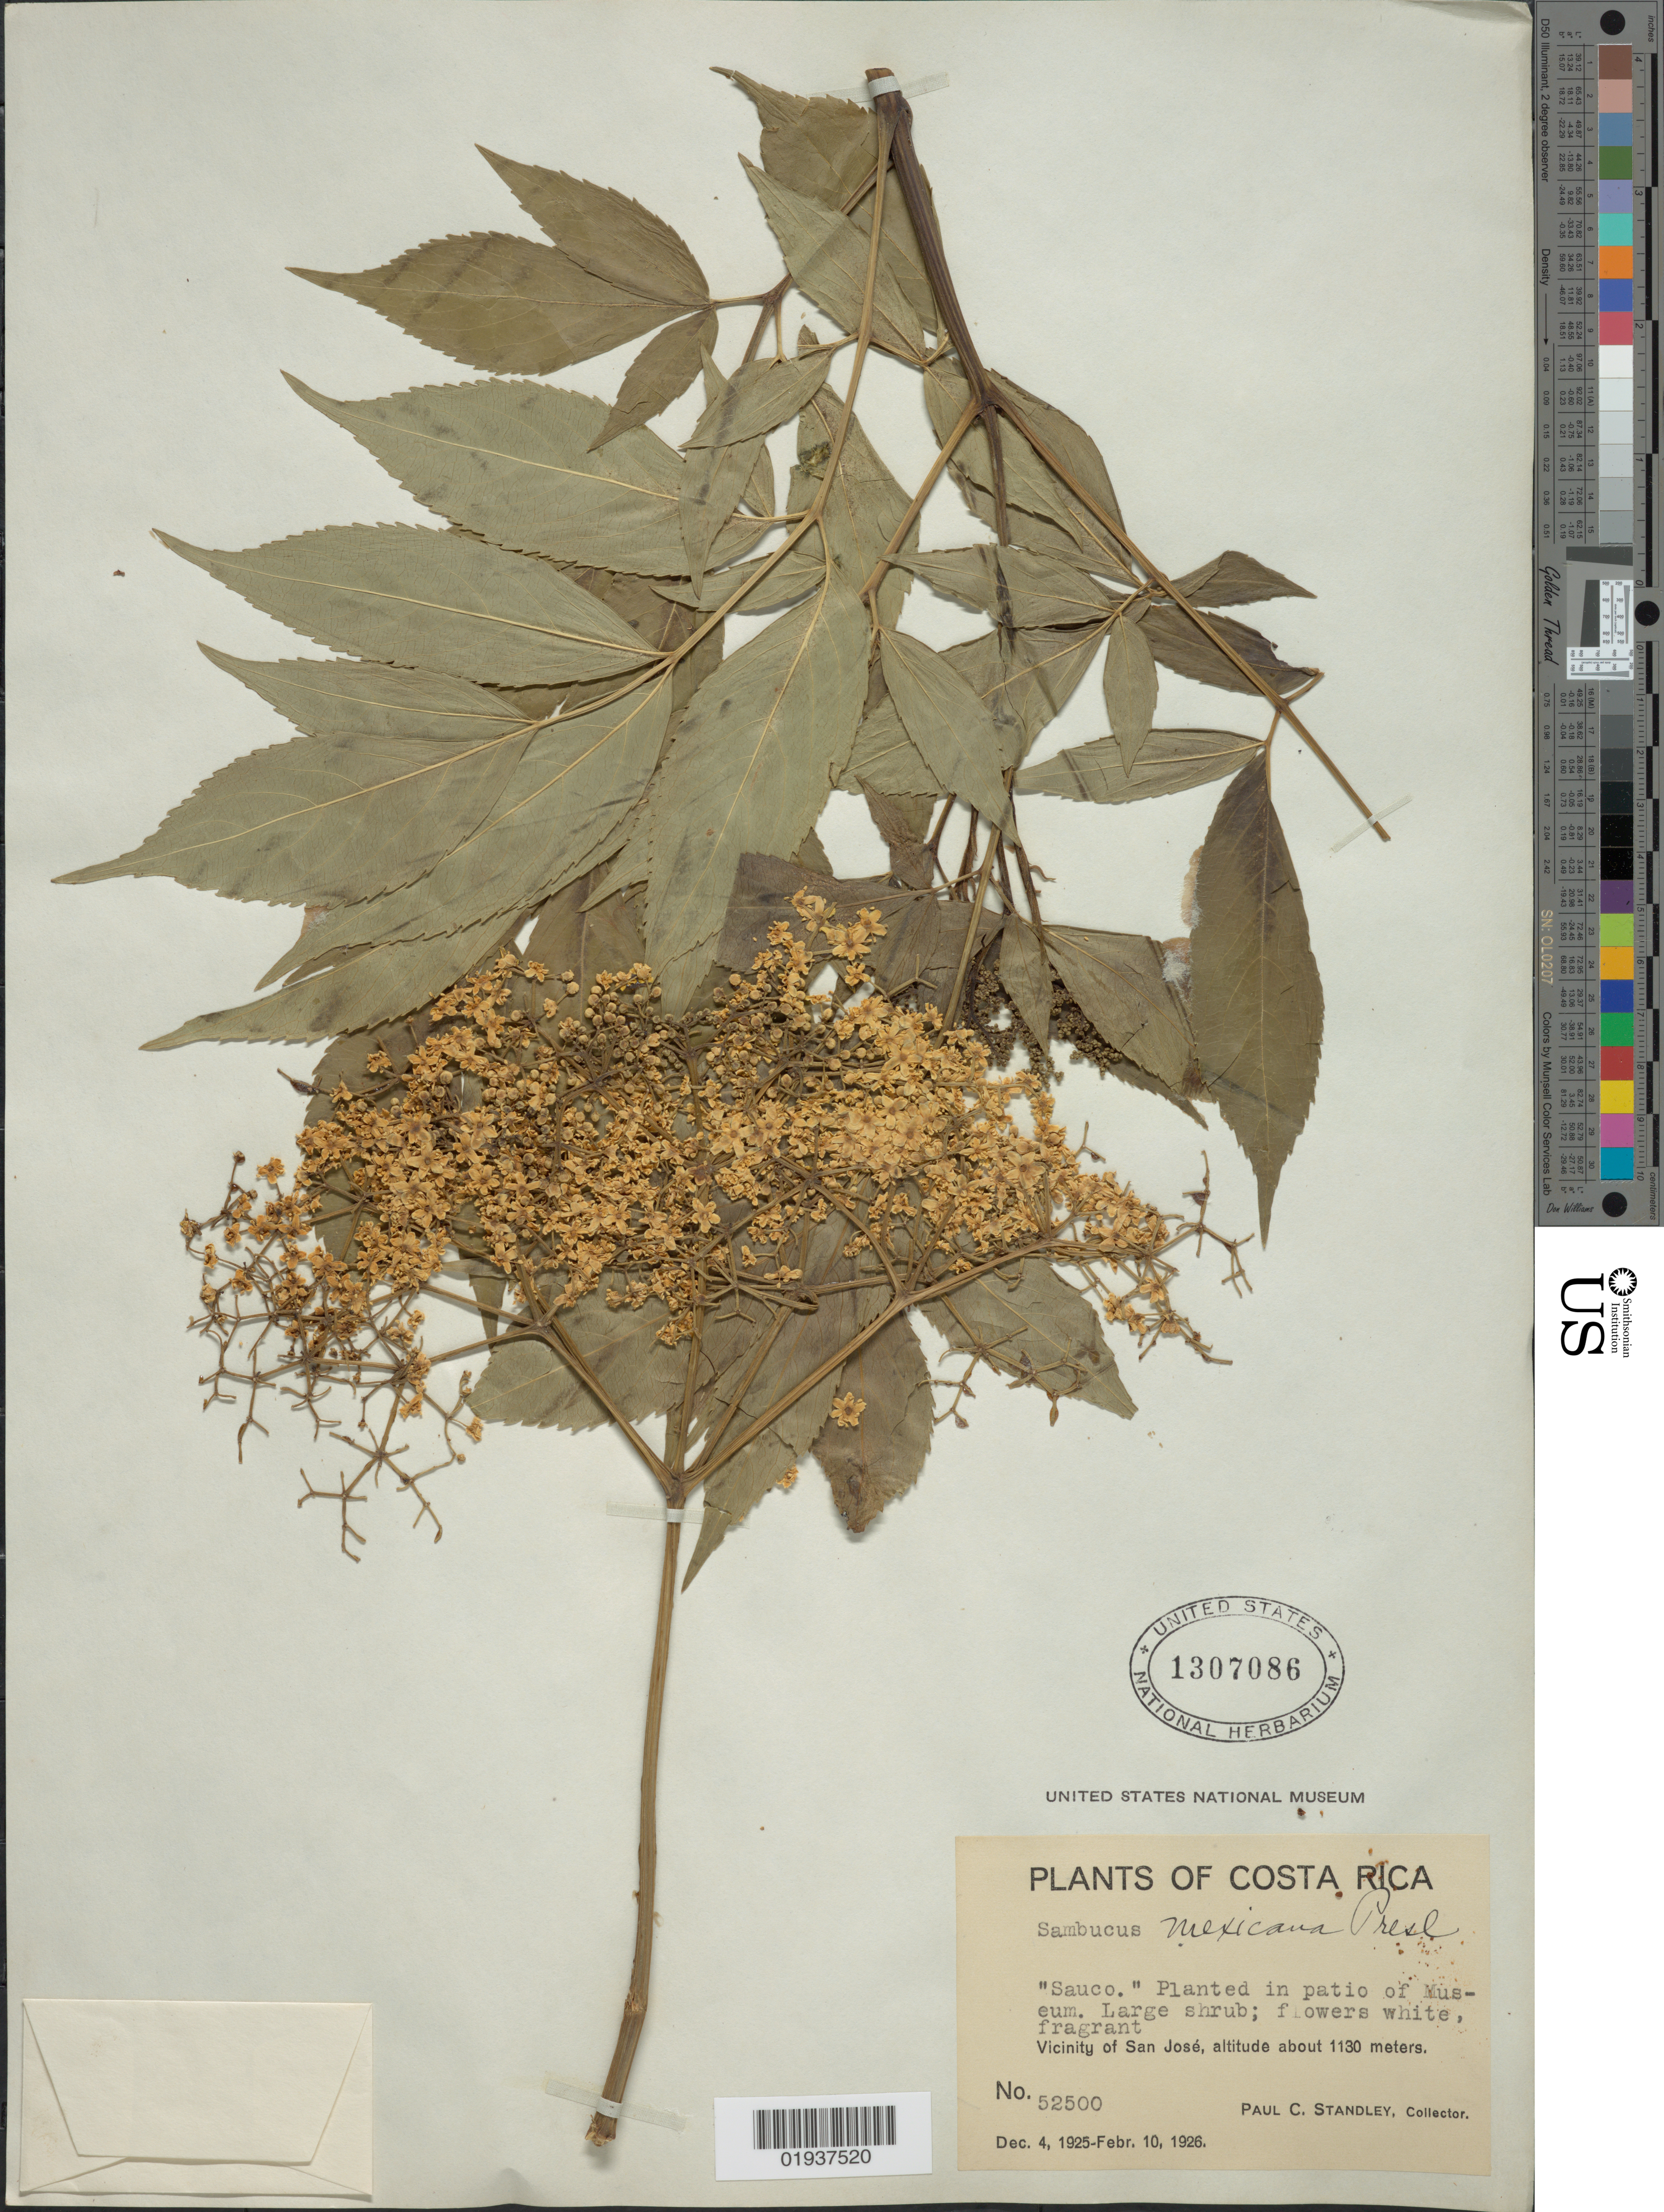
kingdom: Plantae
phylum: Tracheophyta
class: Magnoliopsida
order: Dipsacales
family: Viburnaceae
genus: Sambucus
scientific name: Sambucus mexicana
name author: C. Presl ex DC.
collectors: P. C. Standley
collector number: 52500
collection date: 1925-12-04/1926-02-10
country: Costa Rica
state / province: San José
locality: Vicinity of San José.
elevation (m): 1130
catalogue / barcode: US 1307086